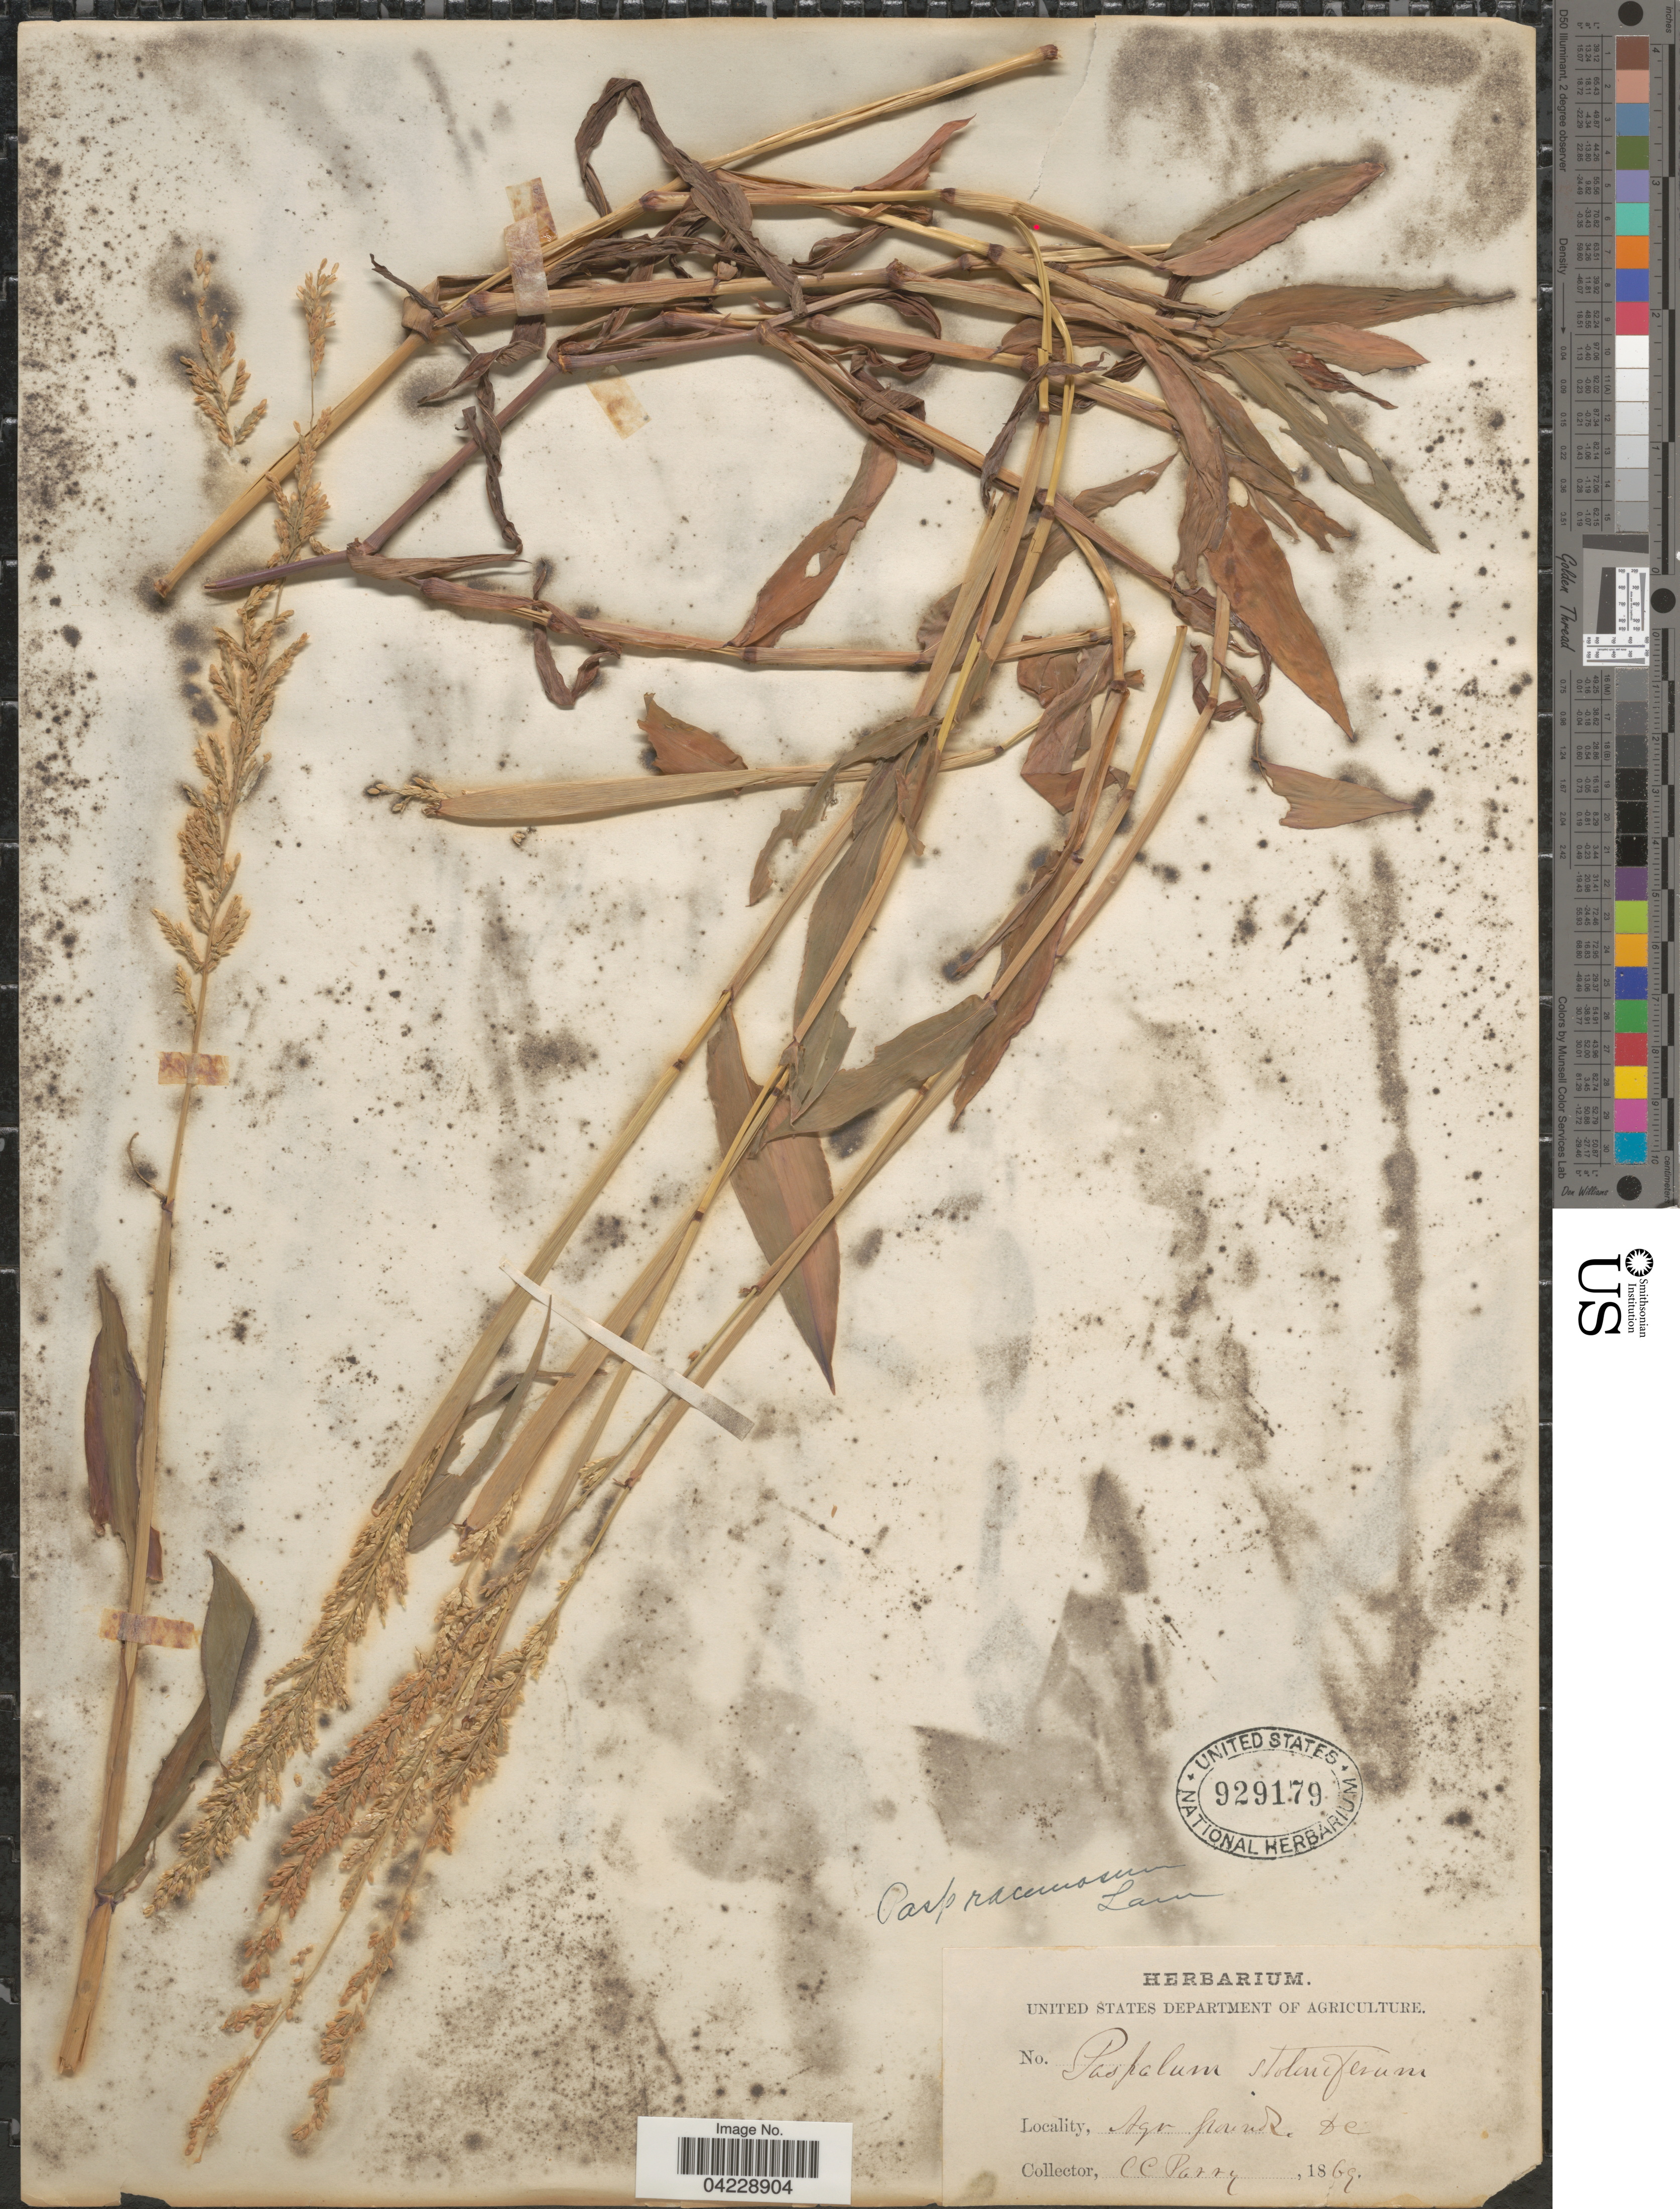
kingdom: Plantae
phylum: Tracheophyta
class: Liliopsida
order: Poales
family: Poaceae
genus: Paspalum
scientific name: Paspalum racemosum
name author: Lam.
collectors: C. C. Parry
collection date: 1869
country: United States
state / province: District of Columbia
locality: Agr. grounds.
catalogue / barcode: US 929179